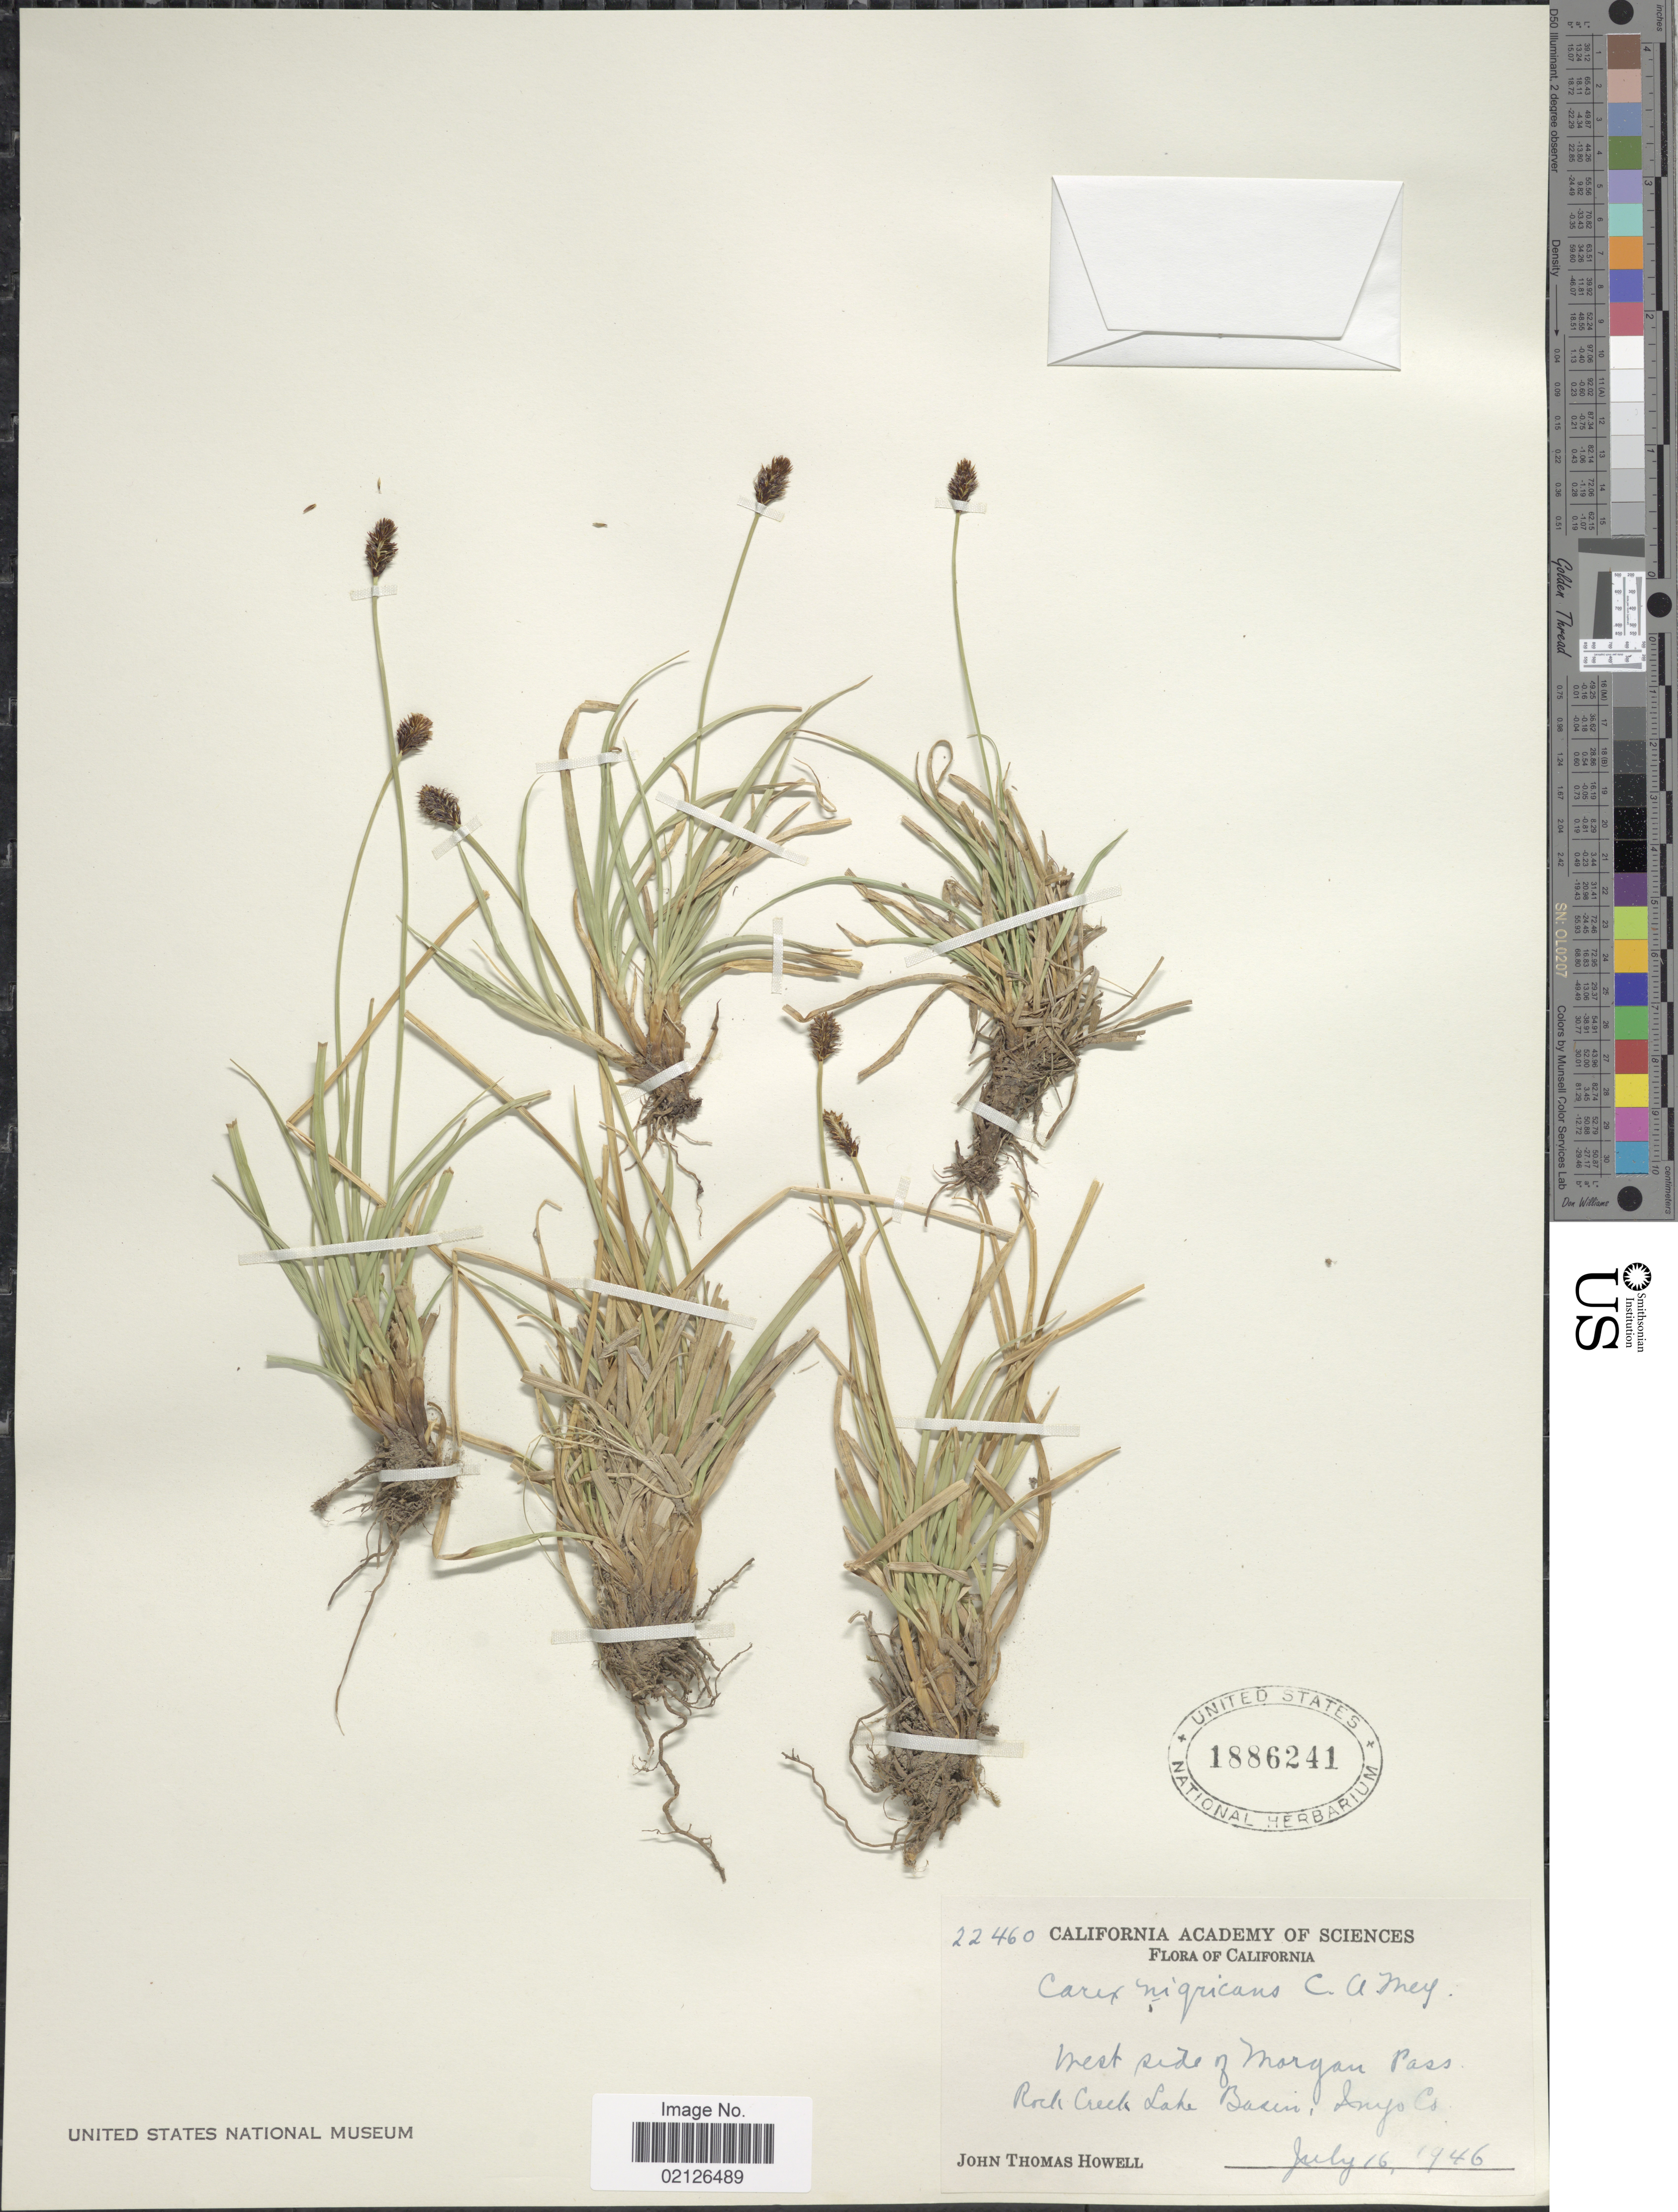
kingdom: Plantae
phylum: Tracheophyta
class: Liliopsida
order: Poales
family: Cyperaceae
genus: Carex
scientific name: Carex nigricans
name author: C.A. Mey.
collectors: J. T. Howell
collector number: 22460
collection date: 1946-07-16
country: United States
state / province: California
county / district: Inyo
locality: West side of Morgan Pass, Rock Creek Lake Basin, Inyo Co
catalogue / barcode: US 1886241